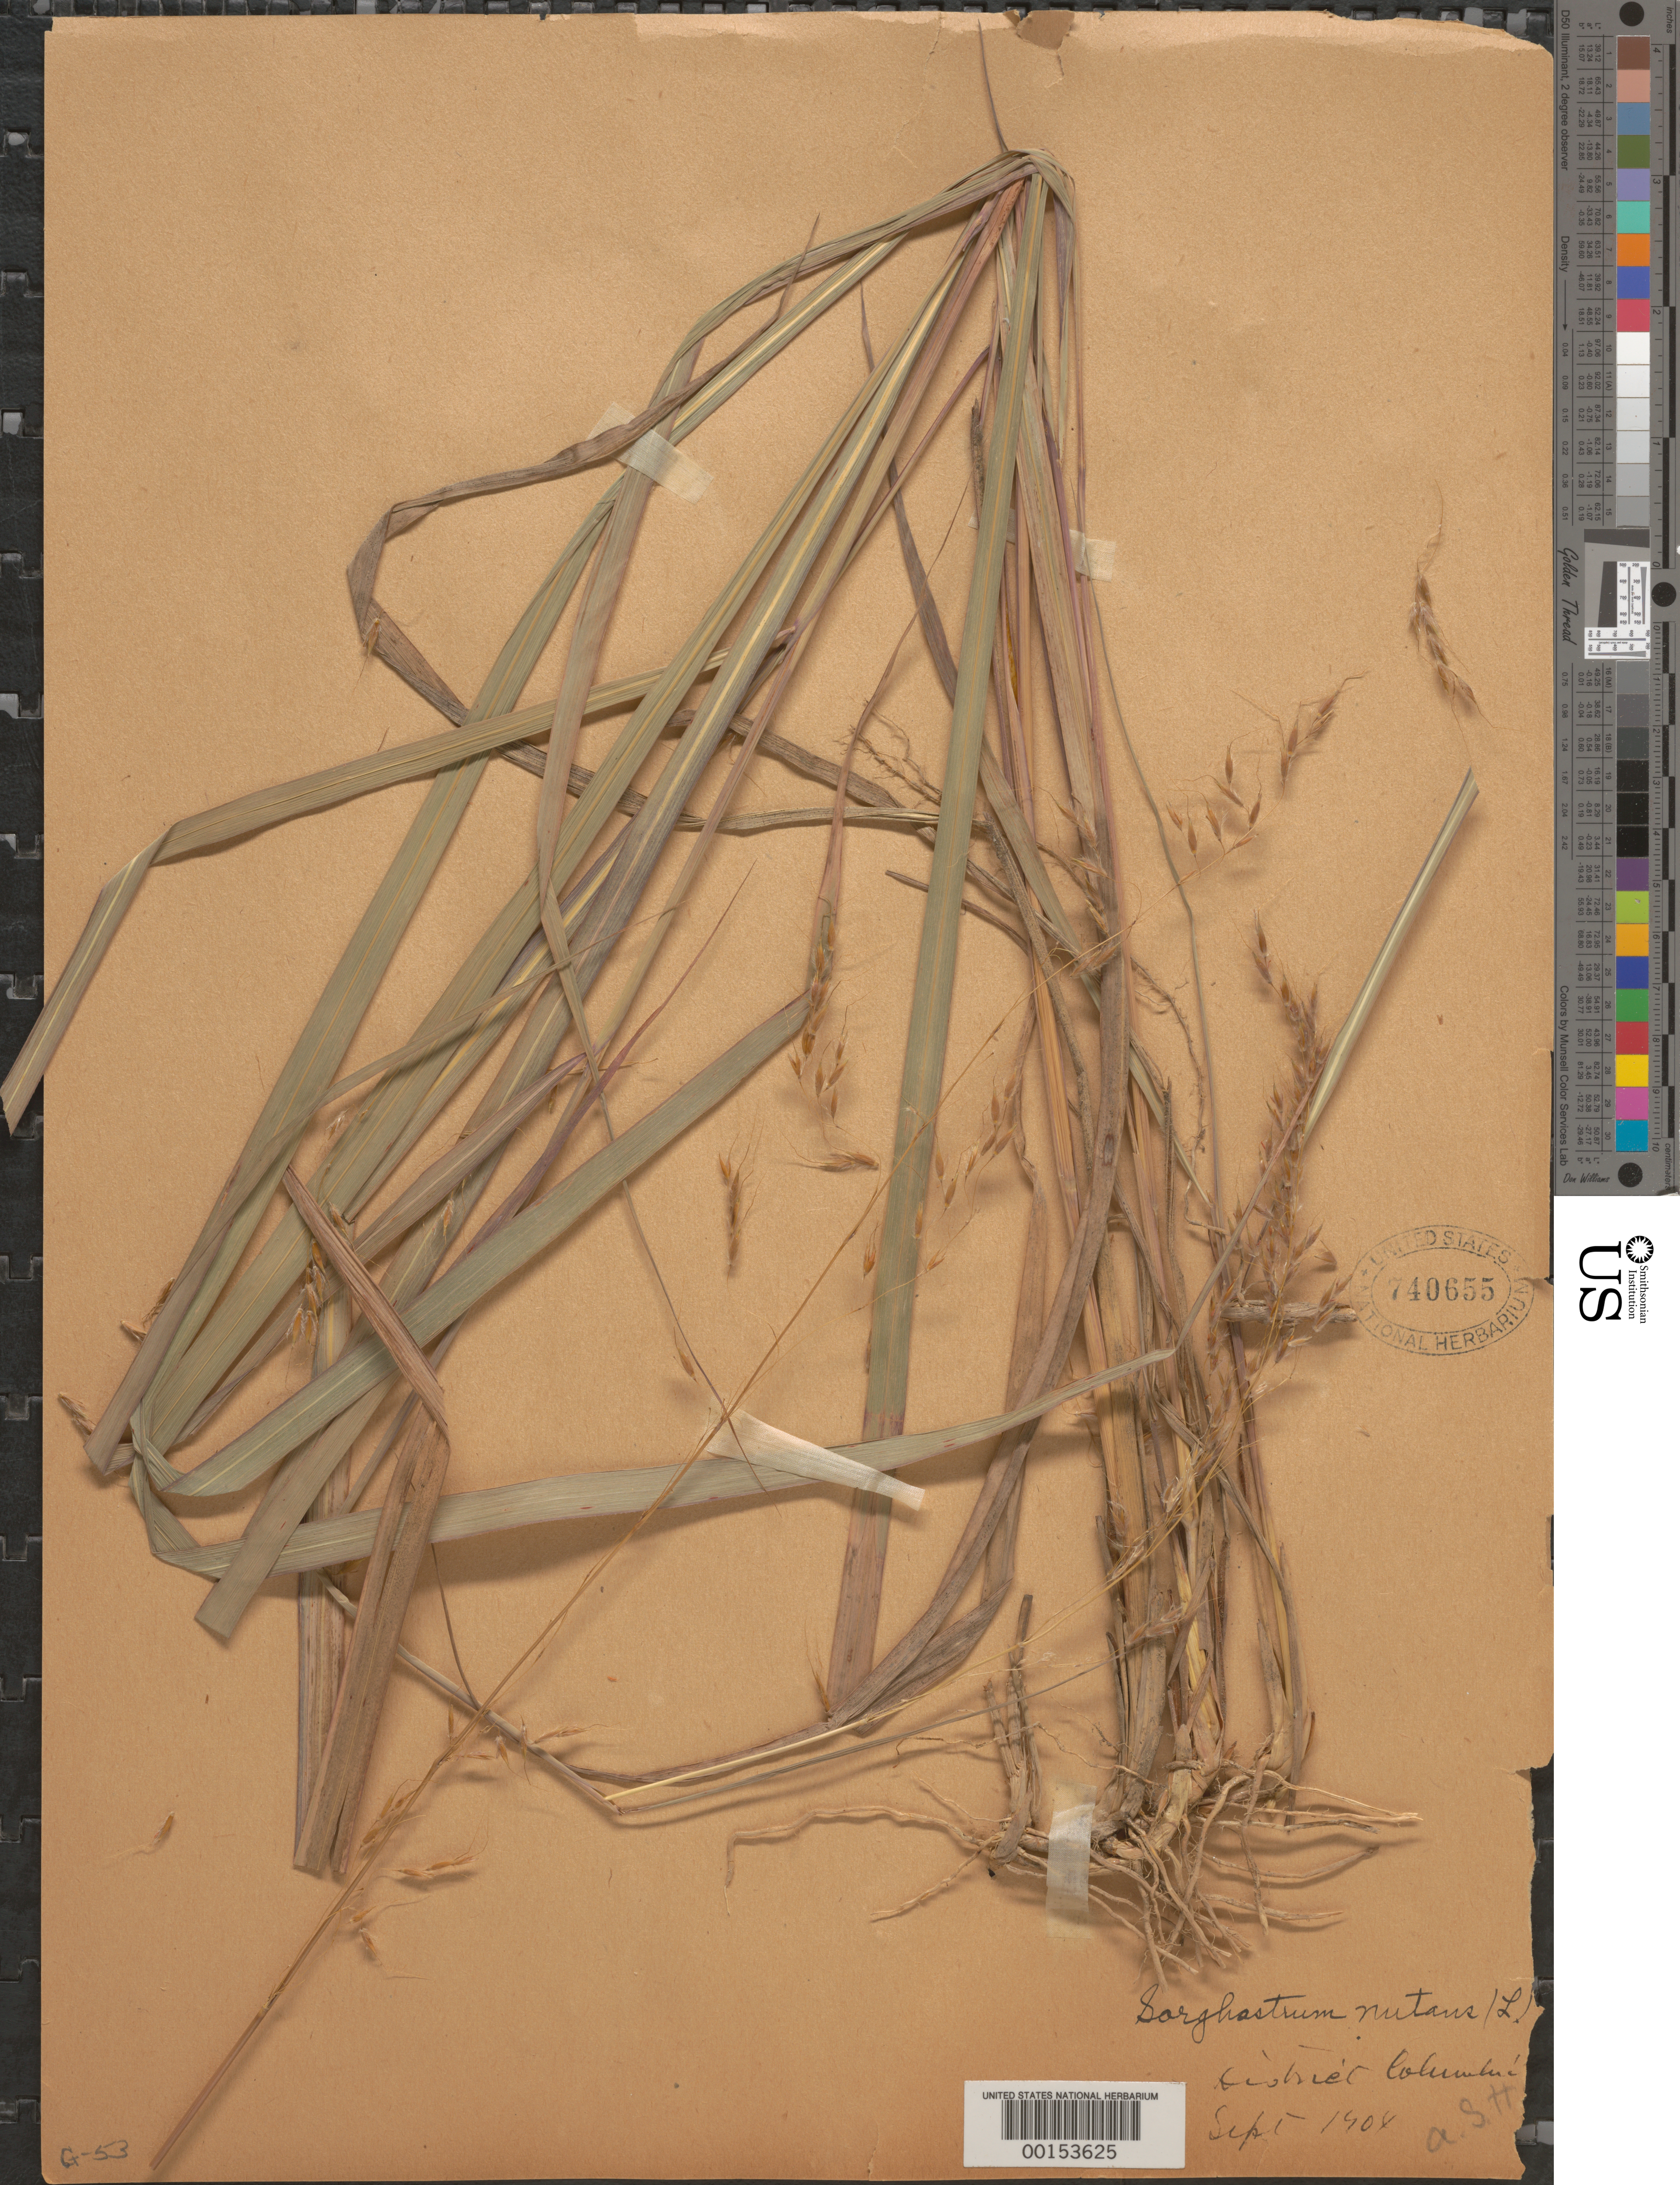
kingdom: Plantae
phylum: Tracheophyta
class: Liliopsida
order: Poales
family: Poaceae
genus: Sorghastrum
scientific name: Sorghastrum nutans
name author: (L.) Nash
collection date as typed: Sep 1904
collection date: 1904-09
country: United States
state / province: District of Columbia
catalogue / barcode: US 740655